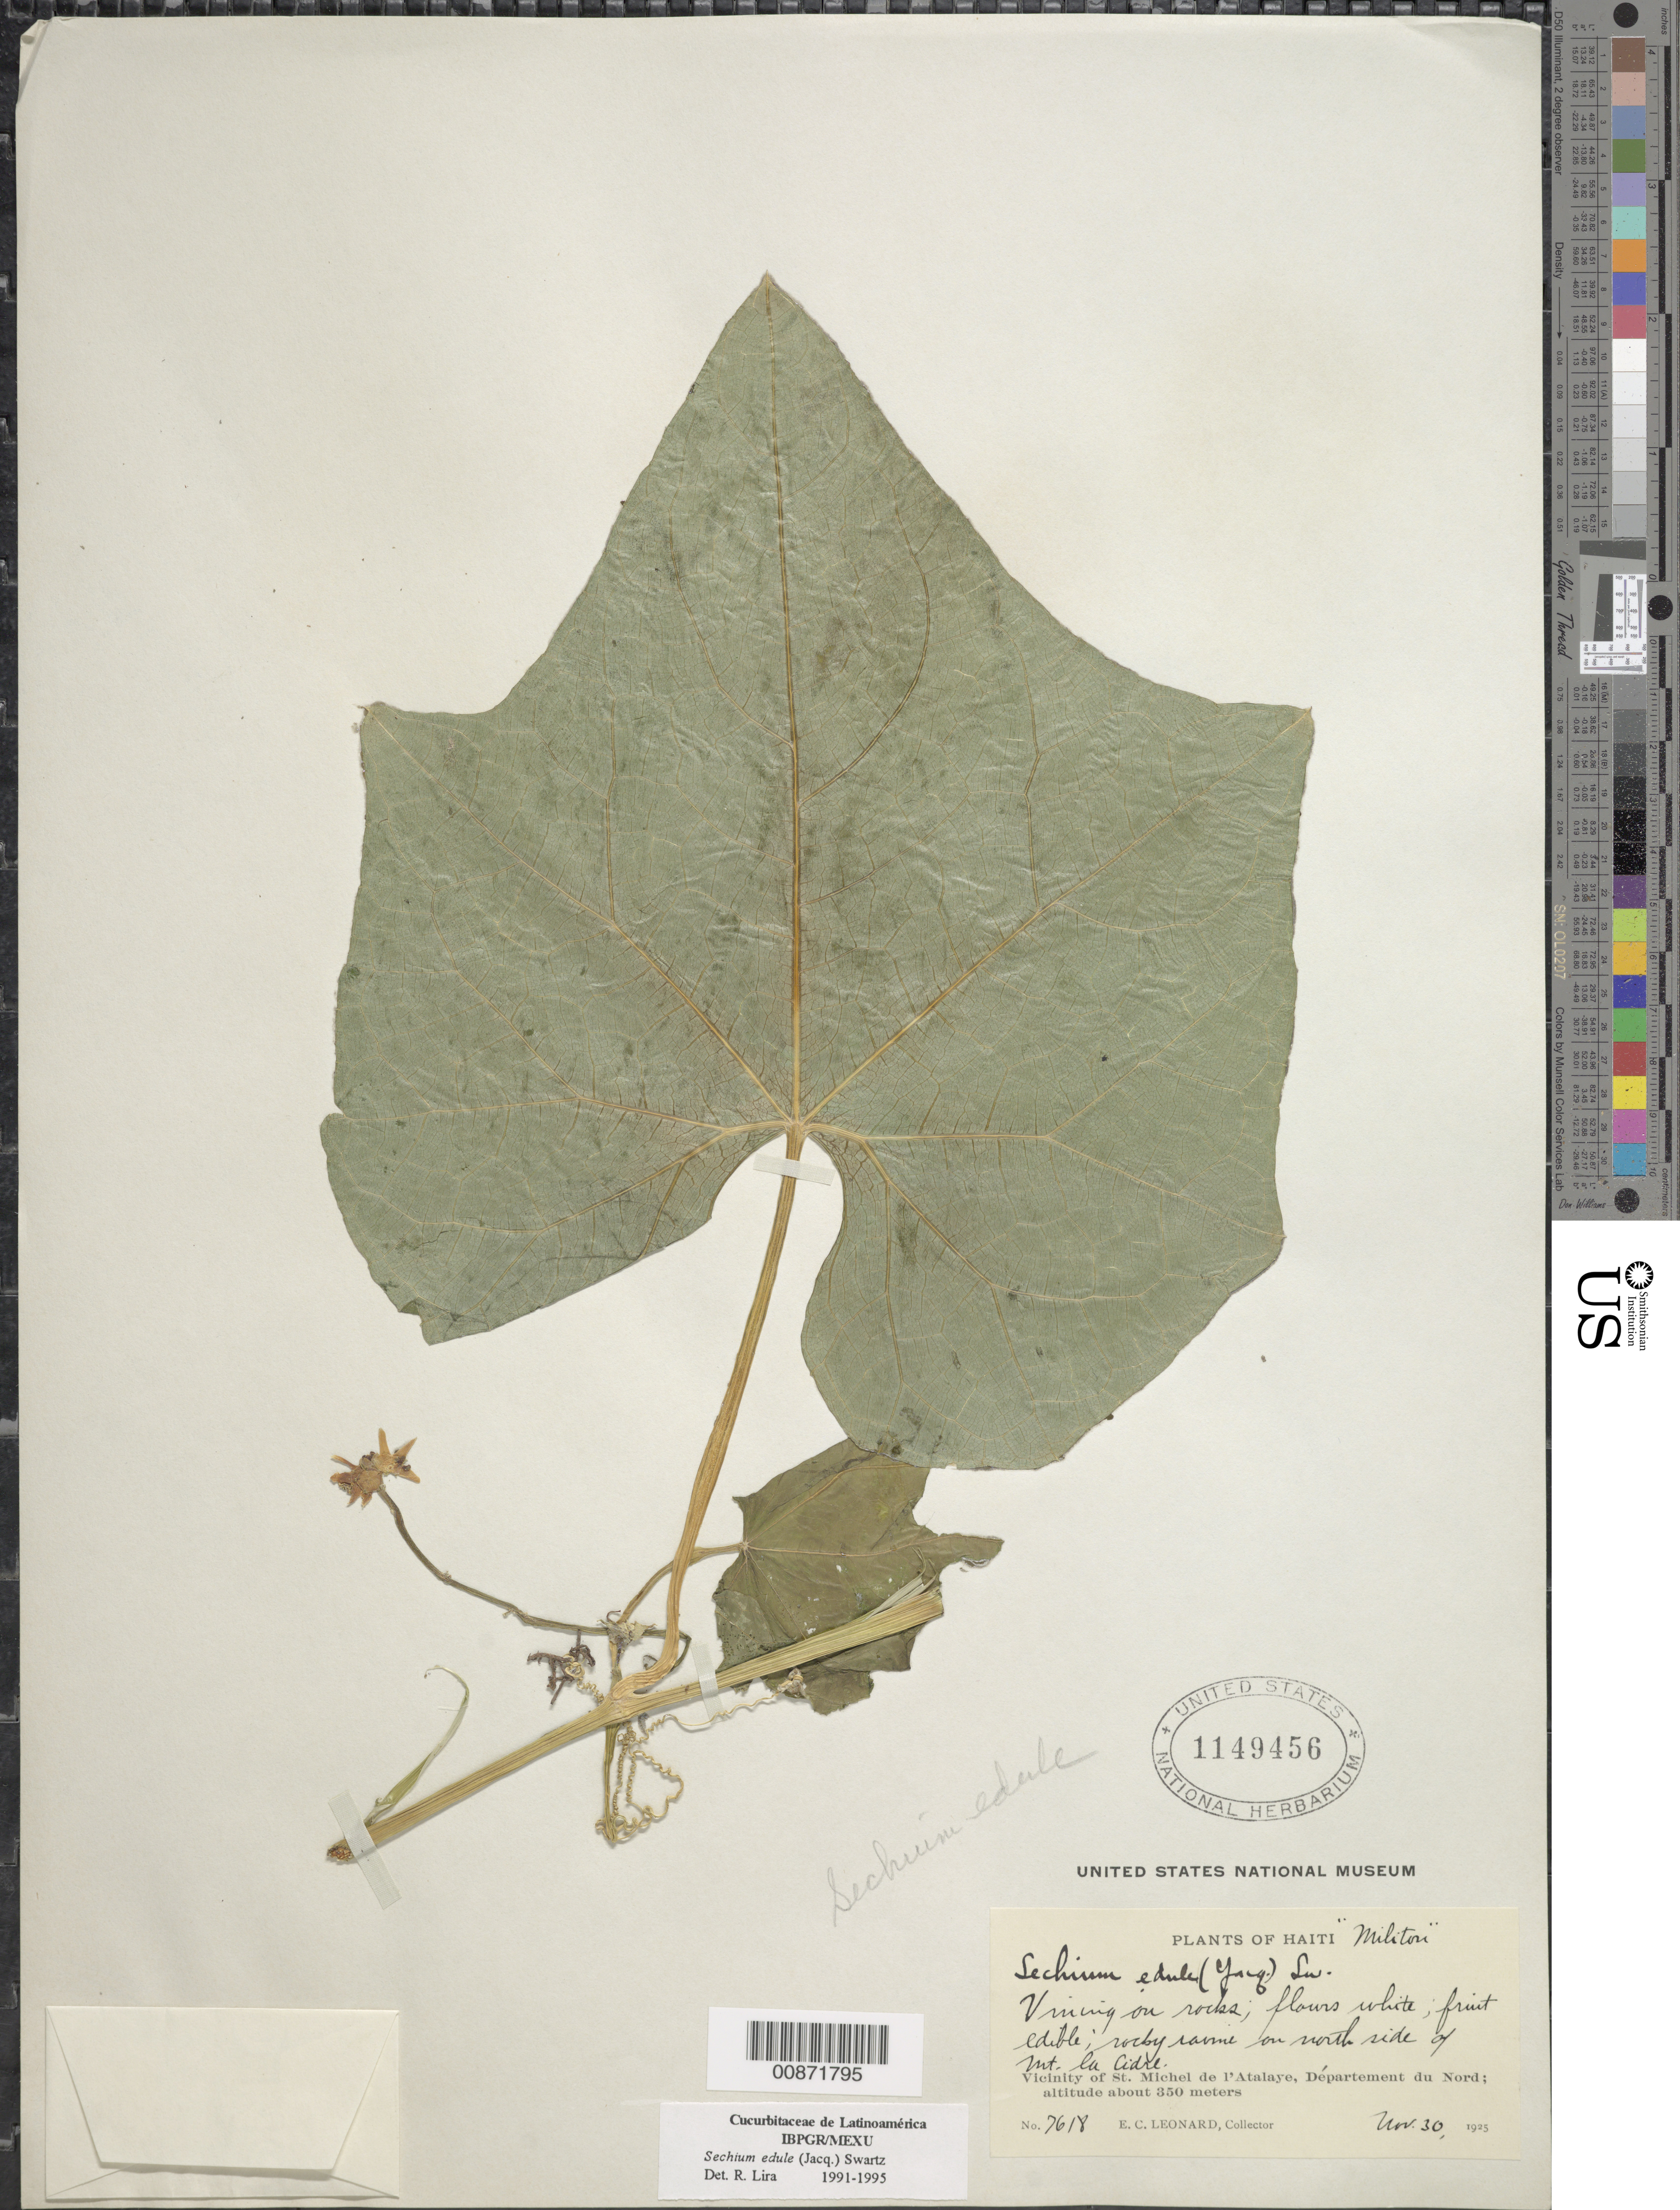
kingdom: Plantae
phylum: Tracheophyta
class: Magnoliopsida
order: Cucurbitales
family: Cucurbitaceae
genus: Sicyos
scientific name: Sicyos edulis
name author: Jacq.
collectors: E. C. Leonard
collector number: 7618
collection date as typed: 30 Nov 1925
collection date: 1925-11-30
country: Haiti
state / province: Nord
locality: North side of Mt. La Cidre. Vicinity of St. Michel de l'Atalaye.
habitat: Climbing on rocks in rocky ravine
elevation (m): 350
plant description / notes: Common name: Militon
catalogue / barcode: US 1149456